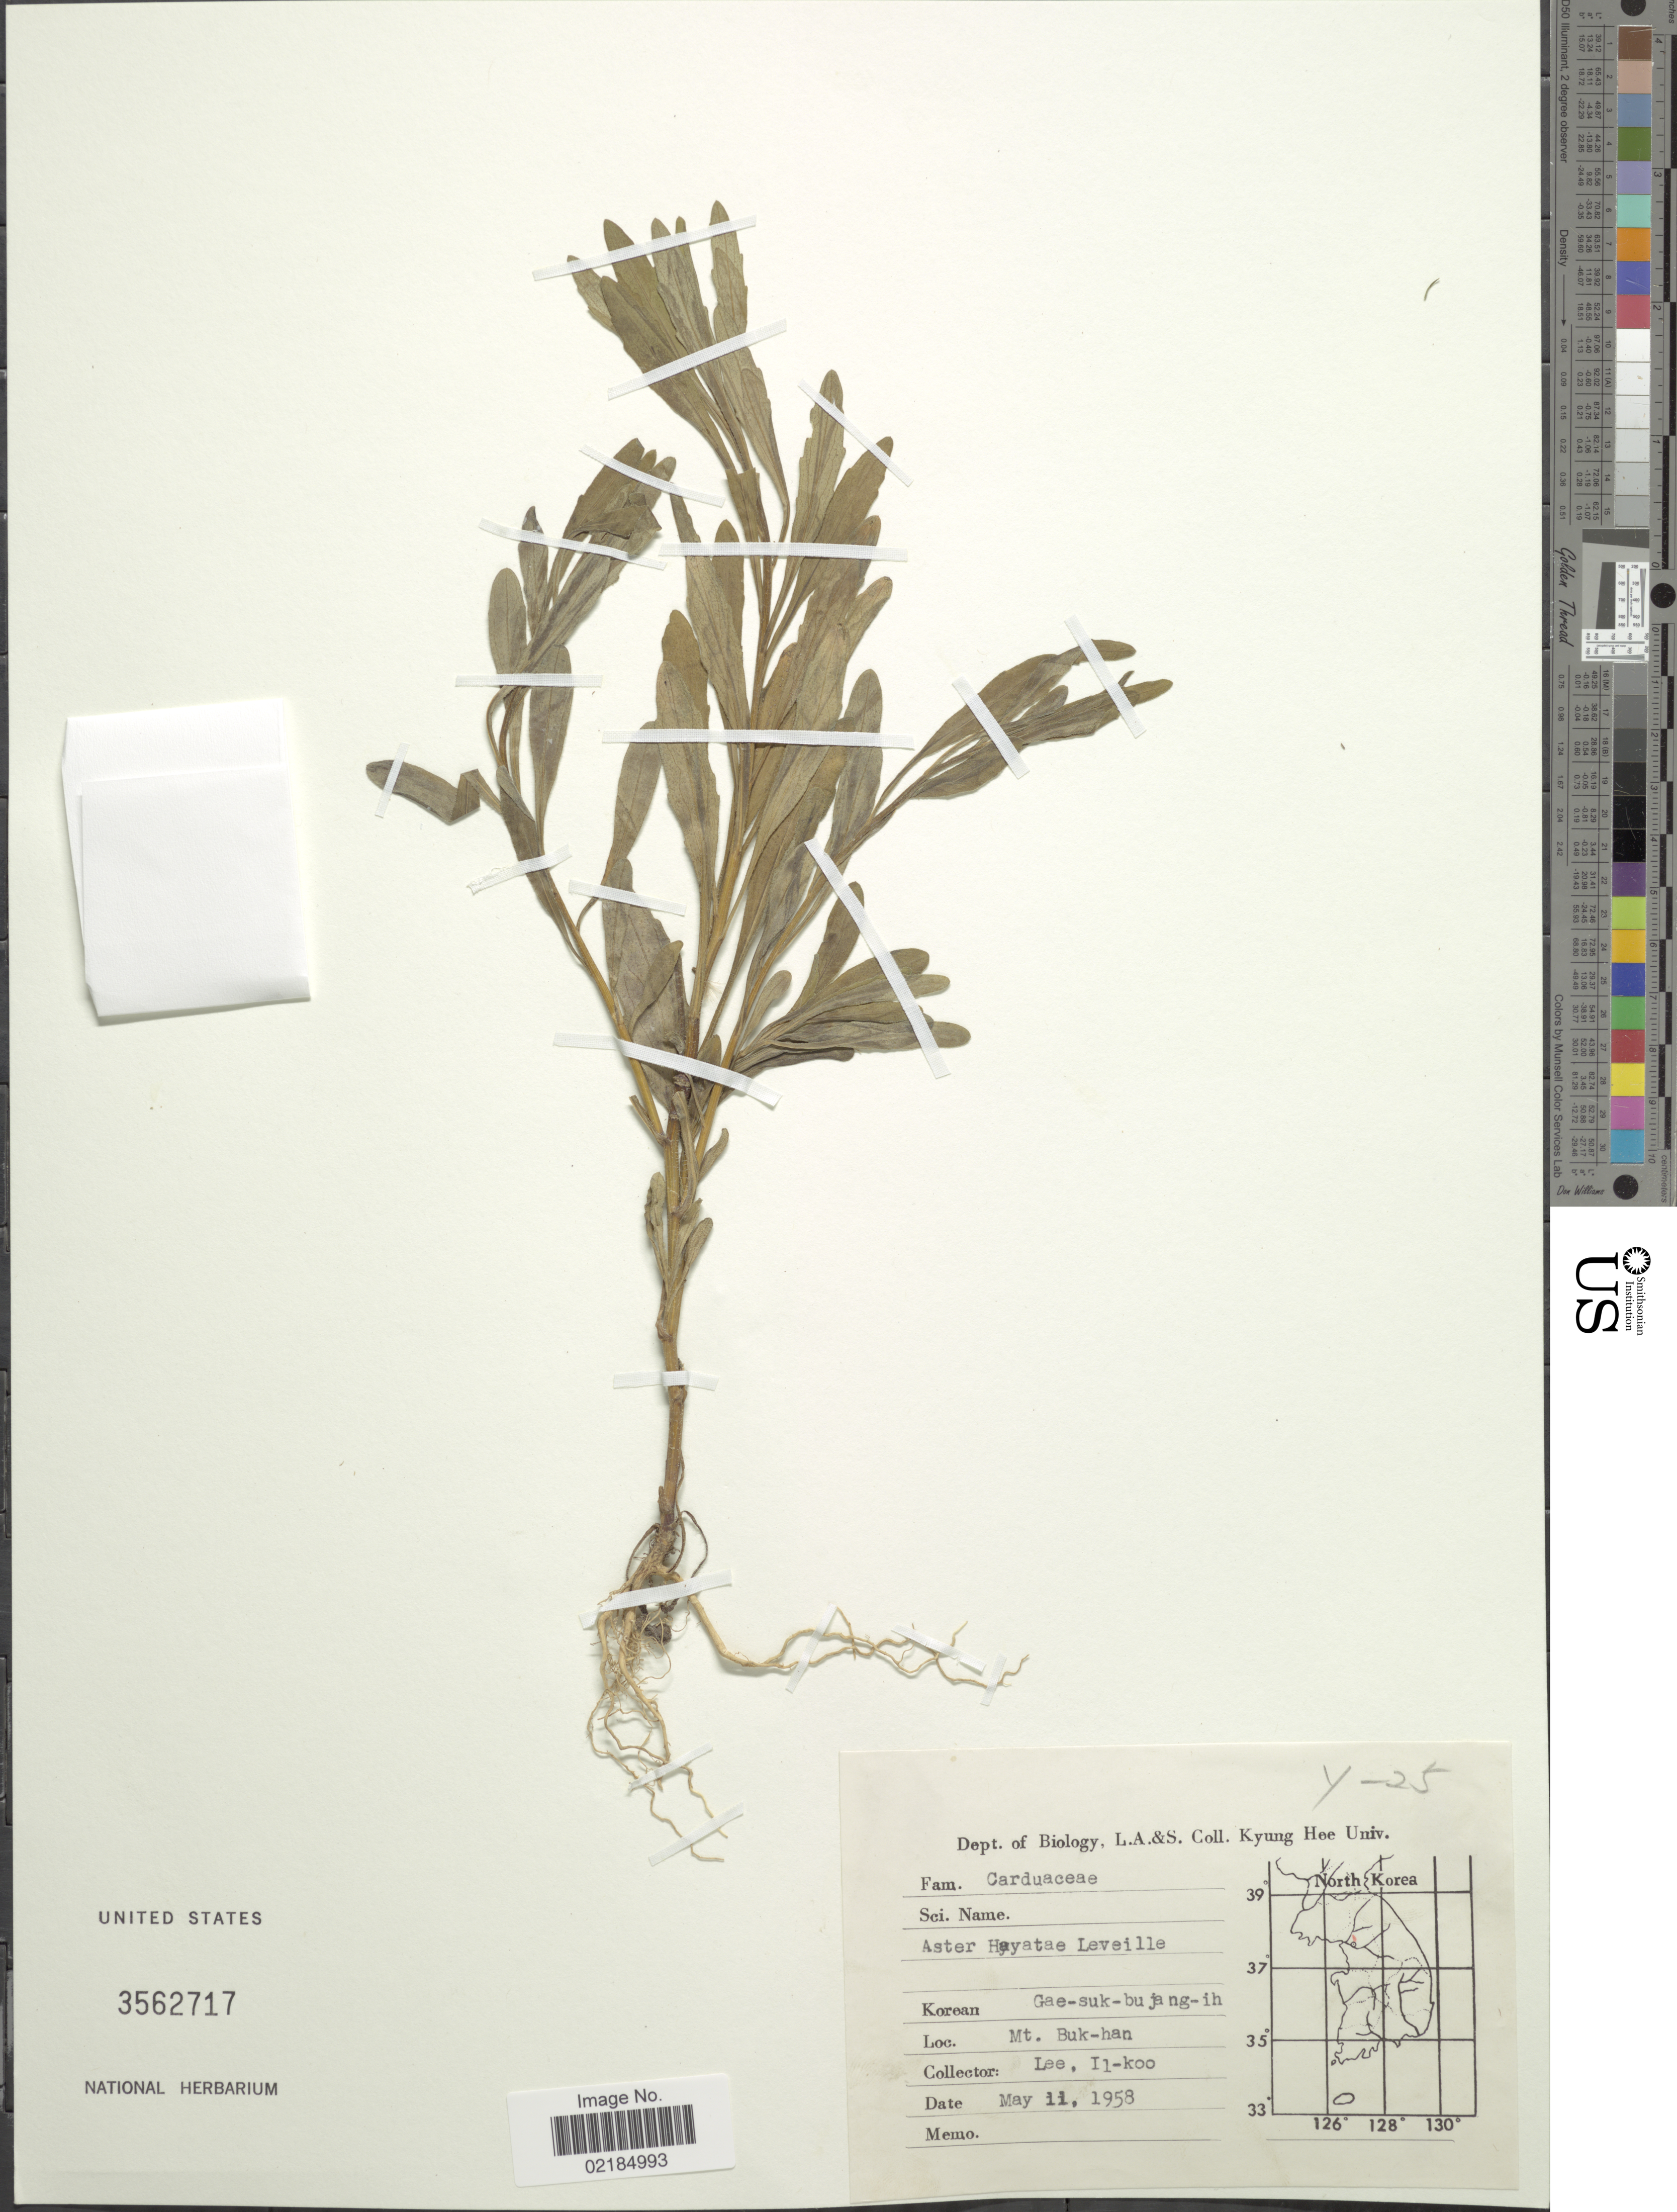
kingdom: Plantae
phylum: Tracheophyta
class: Magnoliopsida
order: Asterales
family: Asteraceae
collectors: I. Lee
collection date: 1958-05-11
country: South Korea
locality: Mt. Buk-han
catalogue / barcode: US 3562717